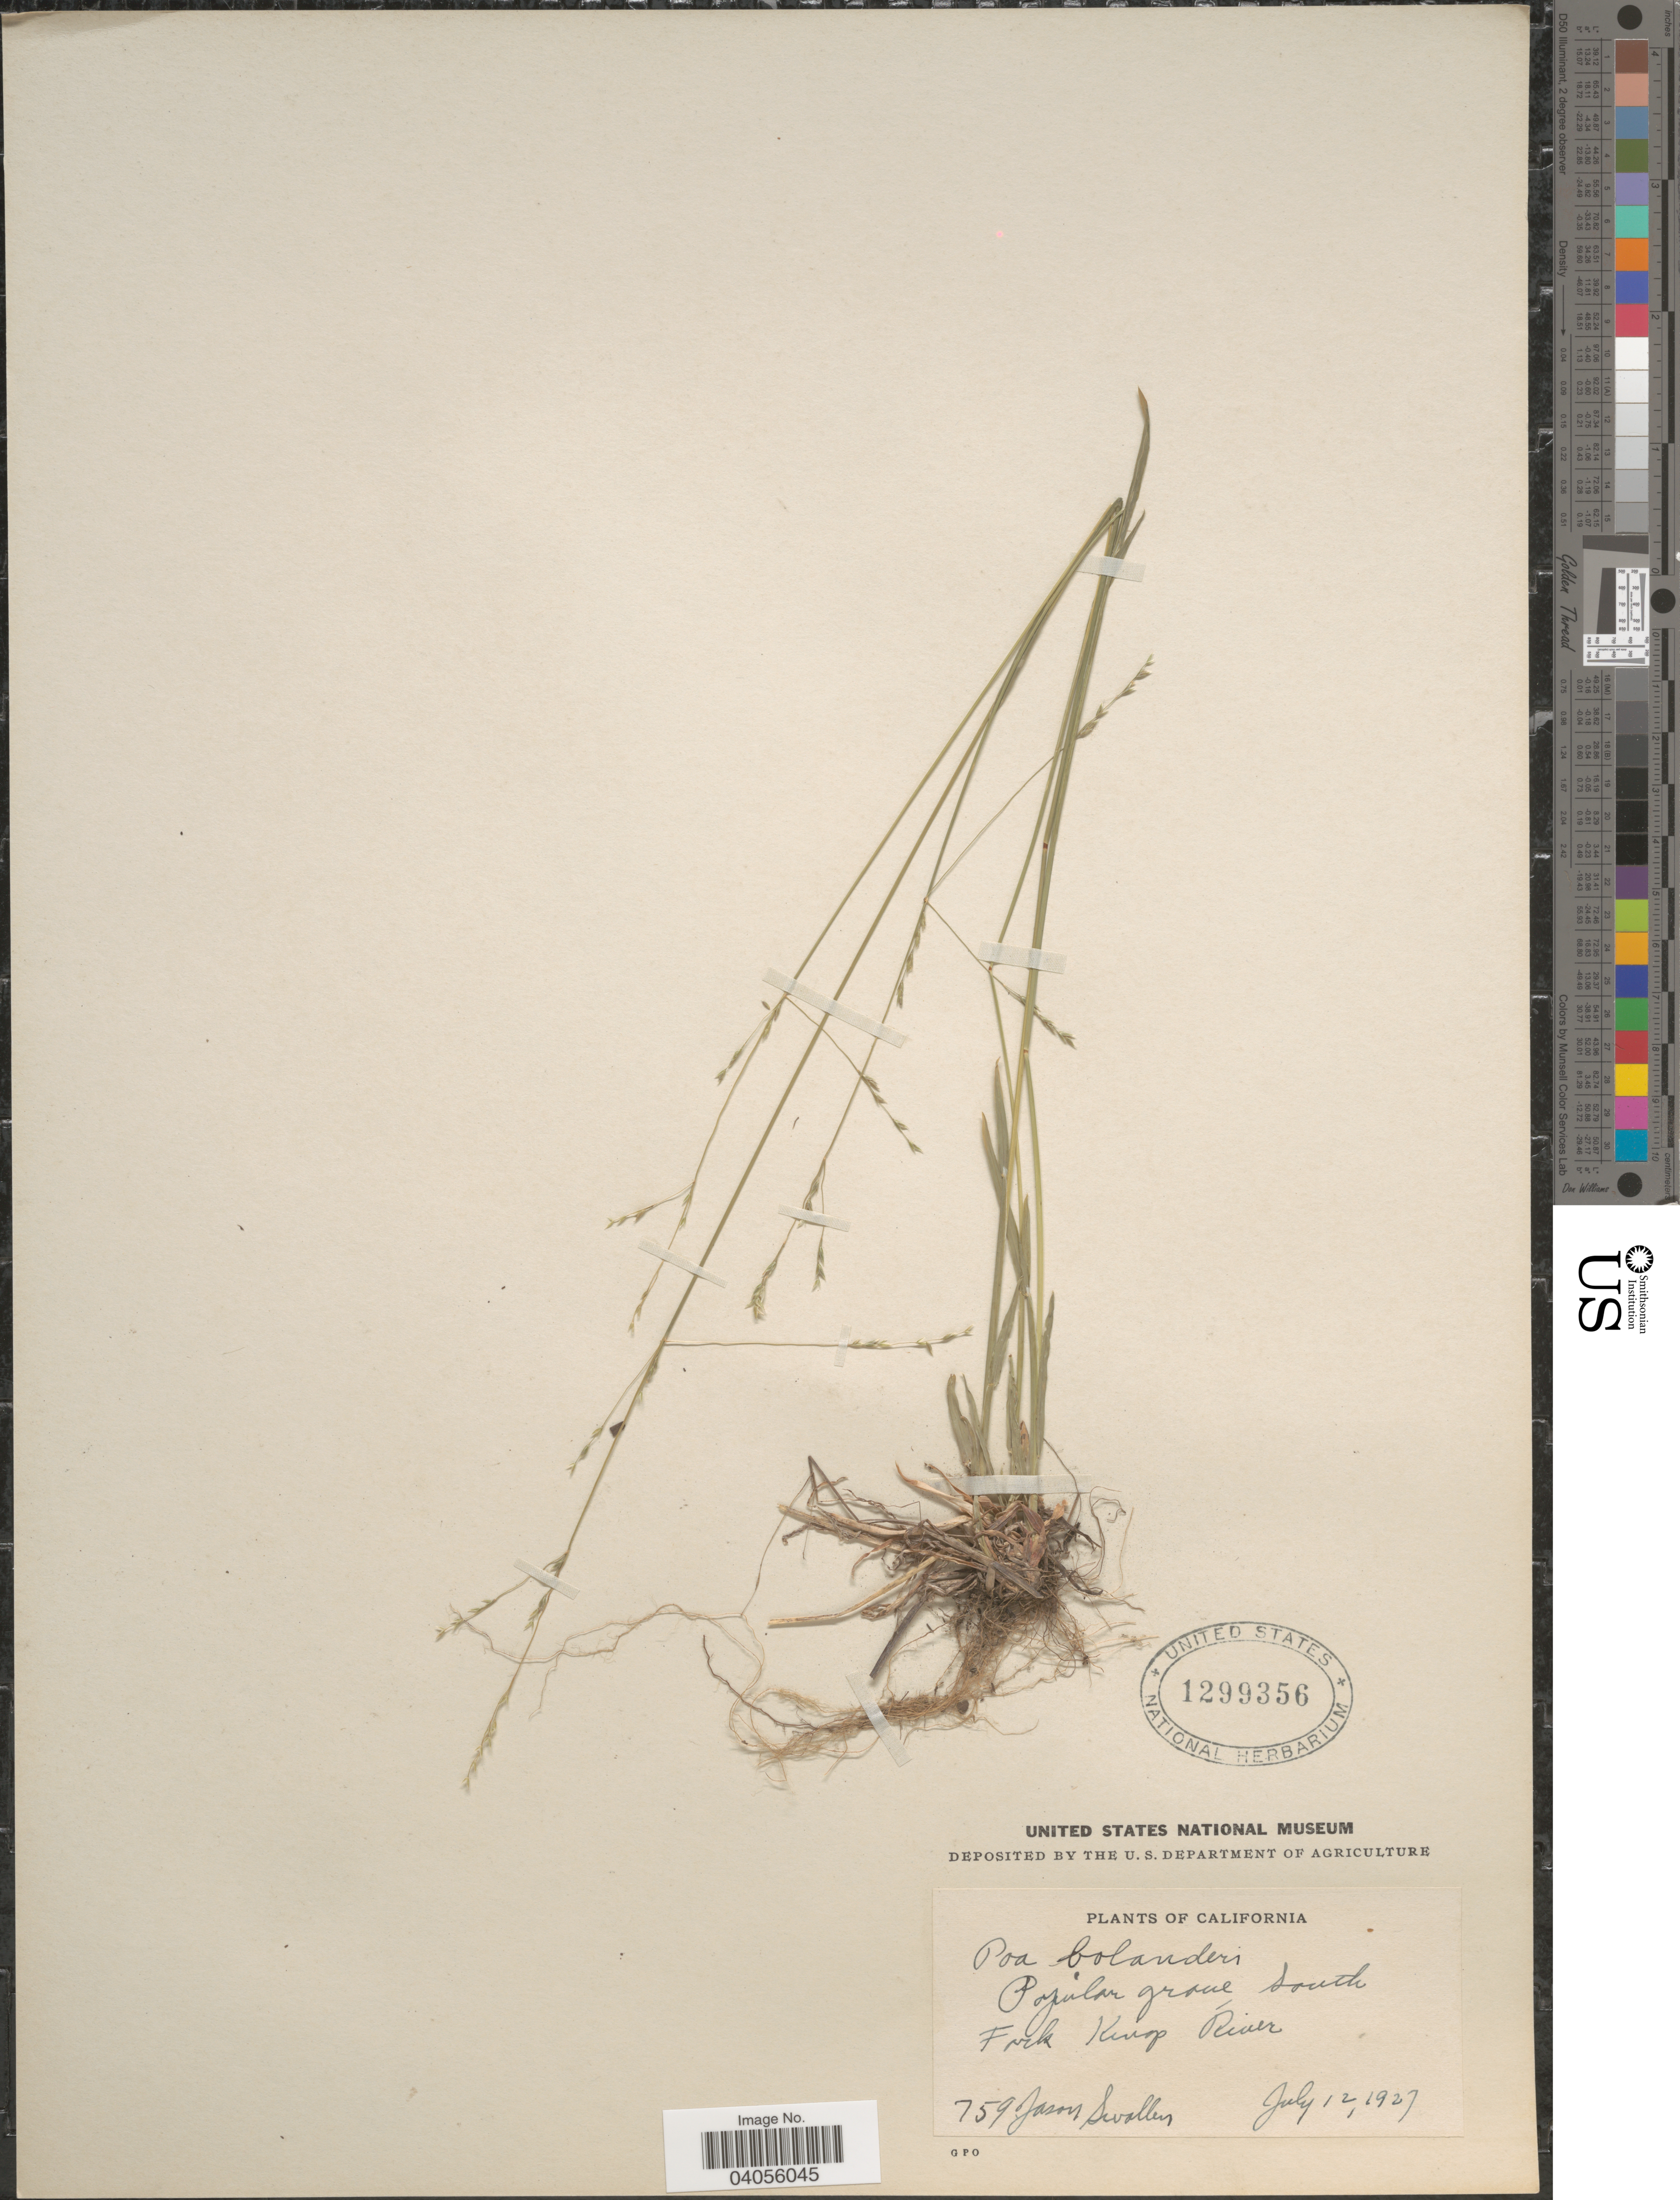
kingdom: Plantae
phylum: Tracheophyta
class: Liliopsida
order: Poales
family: Poaceae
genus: Poa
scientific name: Poa bolanderi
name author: Vasey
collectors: J. R. Swallen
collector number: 759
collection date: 1927-07-12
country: United States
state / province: California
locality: Popular grove, South Fork Knop River.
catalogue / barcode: US 1299356